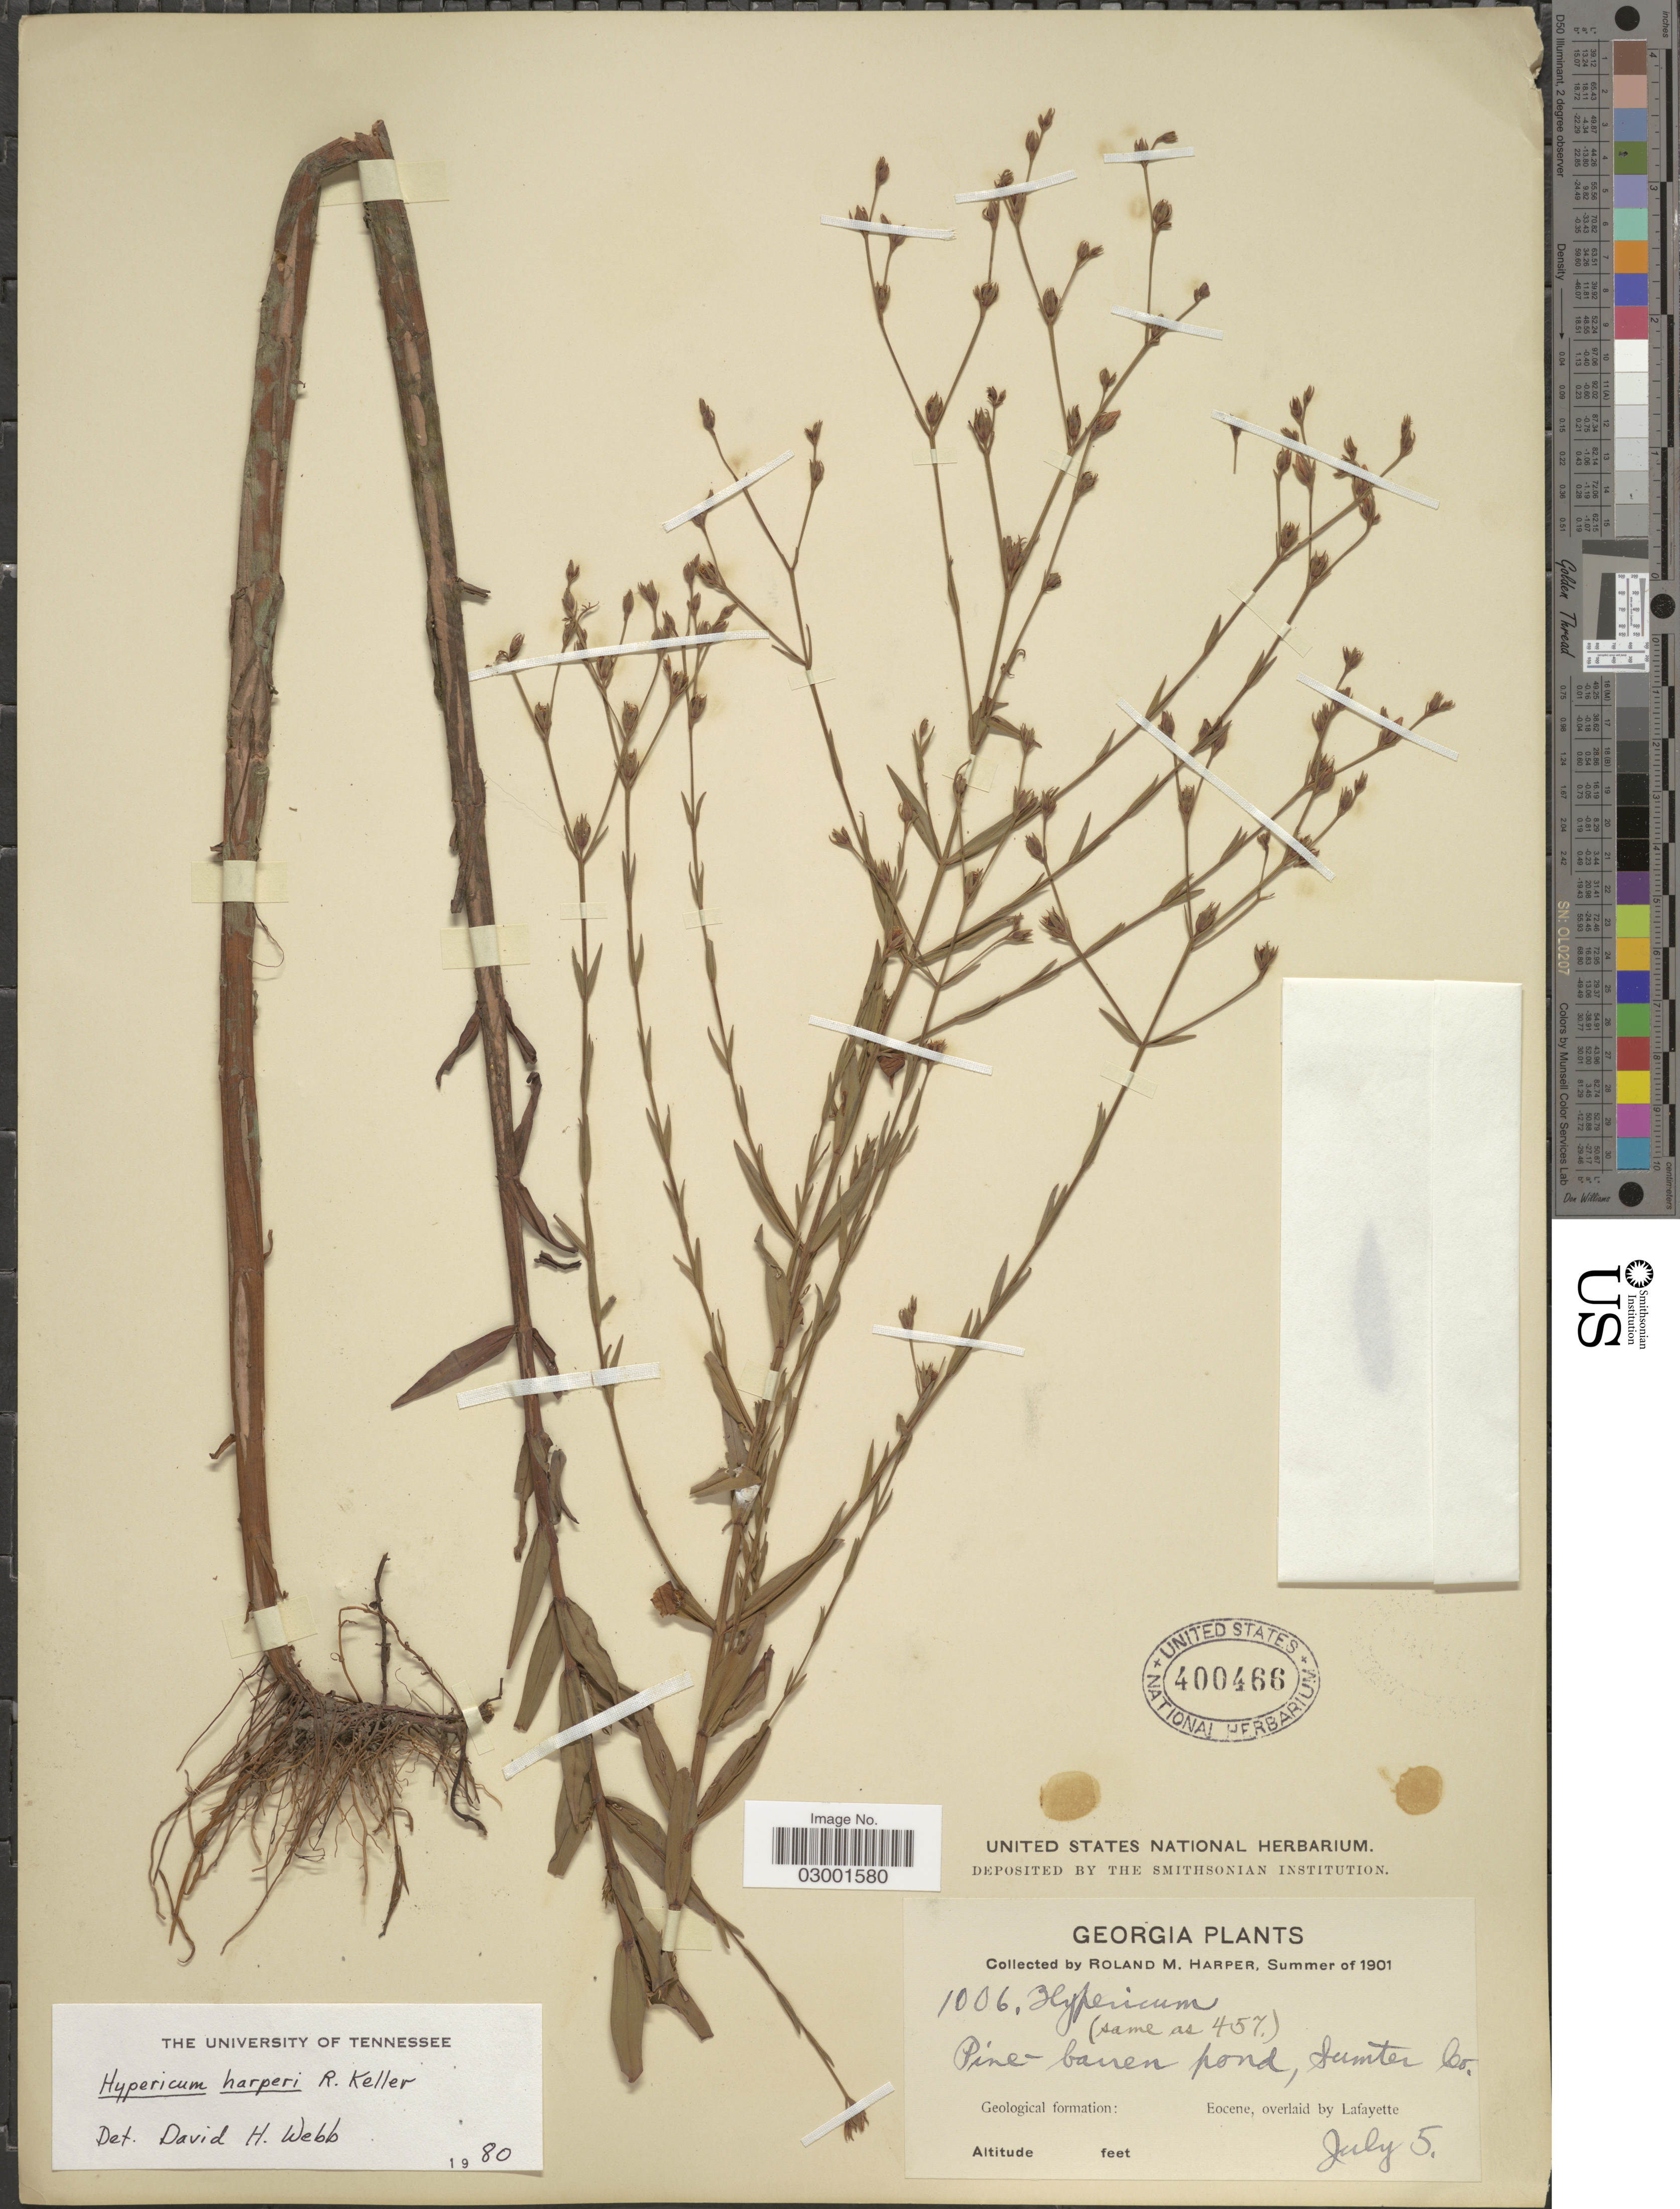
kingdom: Plantae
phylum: Tracheophyta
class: Magnoliopsida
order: Malpighiales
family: Hypericaceae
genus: Hypericum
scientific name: Hypericum harperi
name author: R. Keller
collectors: R. M. Harper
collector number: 1006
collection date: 1901-07-05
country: United States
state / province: Georgia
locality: Pine-barren pond, Sumter Co. Geological formation: Eocene, overlaid by Lafayette.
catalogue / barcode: US 400466